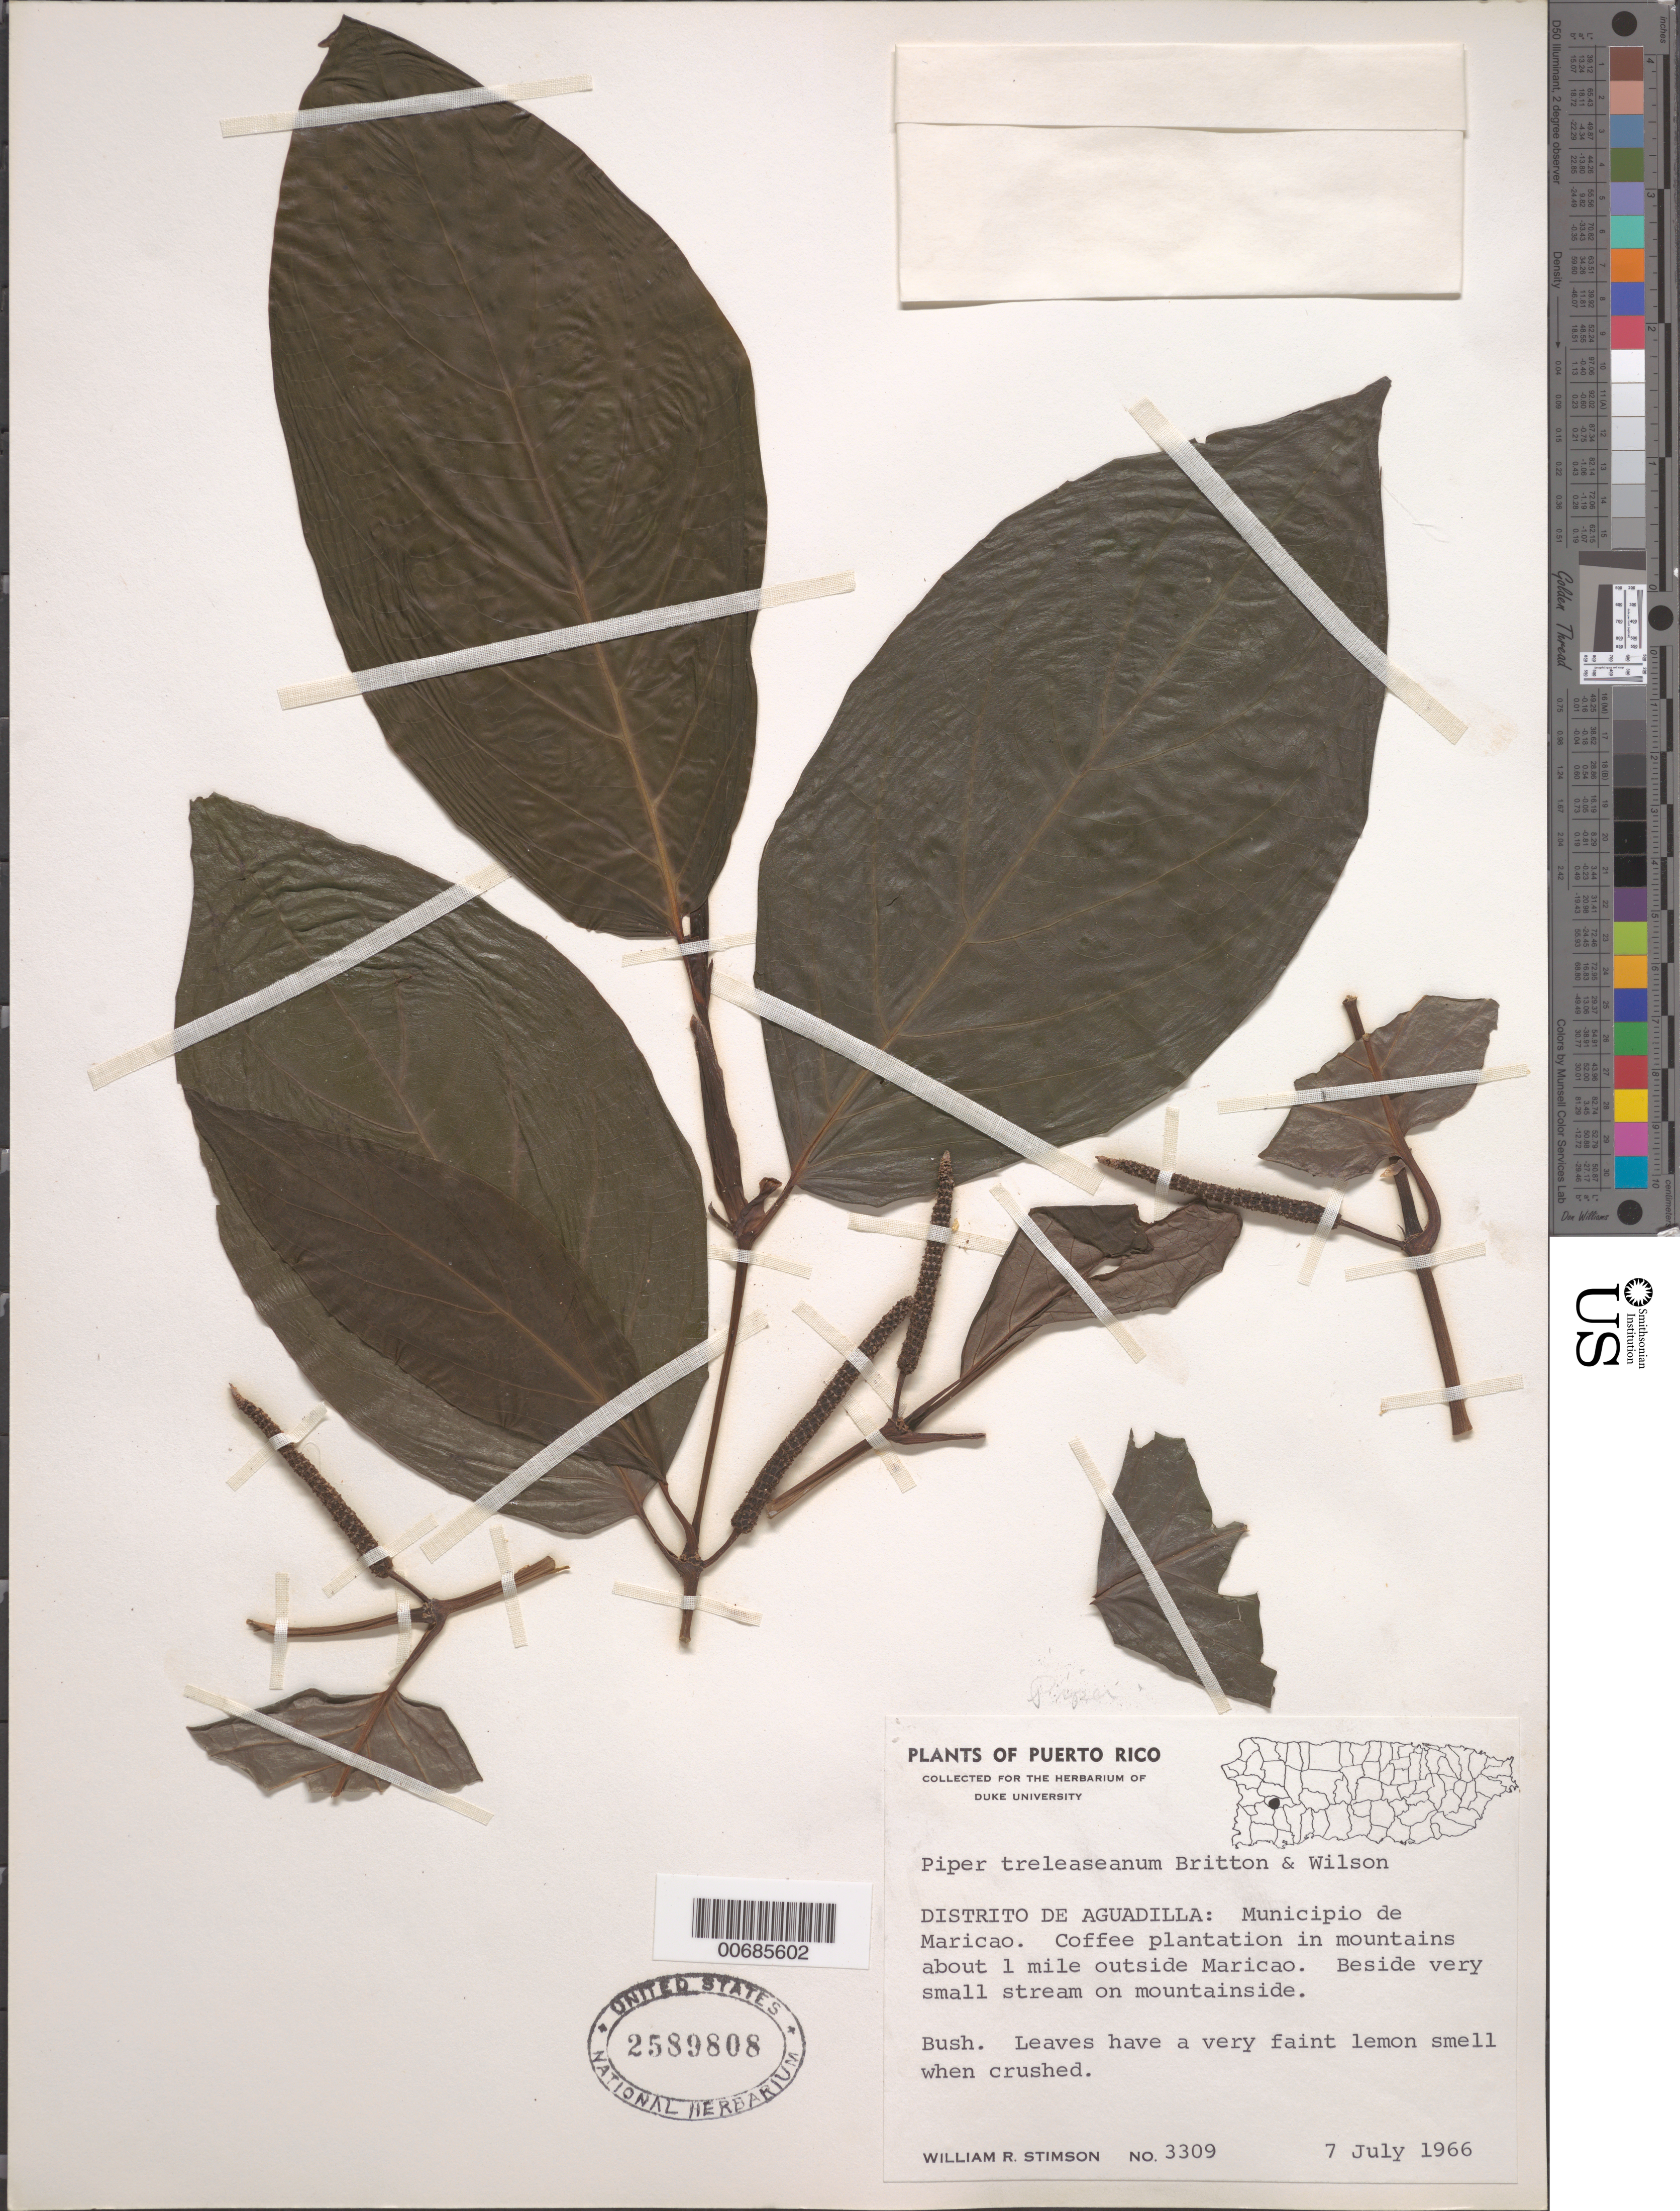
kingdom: Plantae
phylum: Tracheophyta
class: Magnoliopsida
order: Piperales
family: Piperaceae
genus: Piper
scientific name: Piper treleaseanum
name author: Britton & P. Wilson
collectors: W. R. Stimson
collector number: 3309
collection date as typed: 07 Jul 196-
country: Puerto Rico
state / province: Aguadilla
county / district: Maricao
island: Greater Antilles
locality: Distrito de Aguadilla: Municipio de Maricao. Coffee plantation in mountains about 1 mile outside of Maricao. Beside very small stream on mountainside. (Map.)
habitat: Beside very small stream on mountainside.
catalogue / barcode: US 2589808